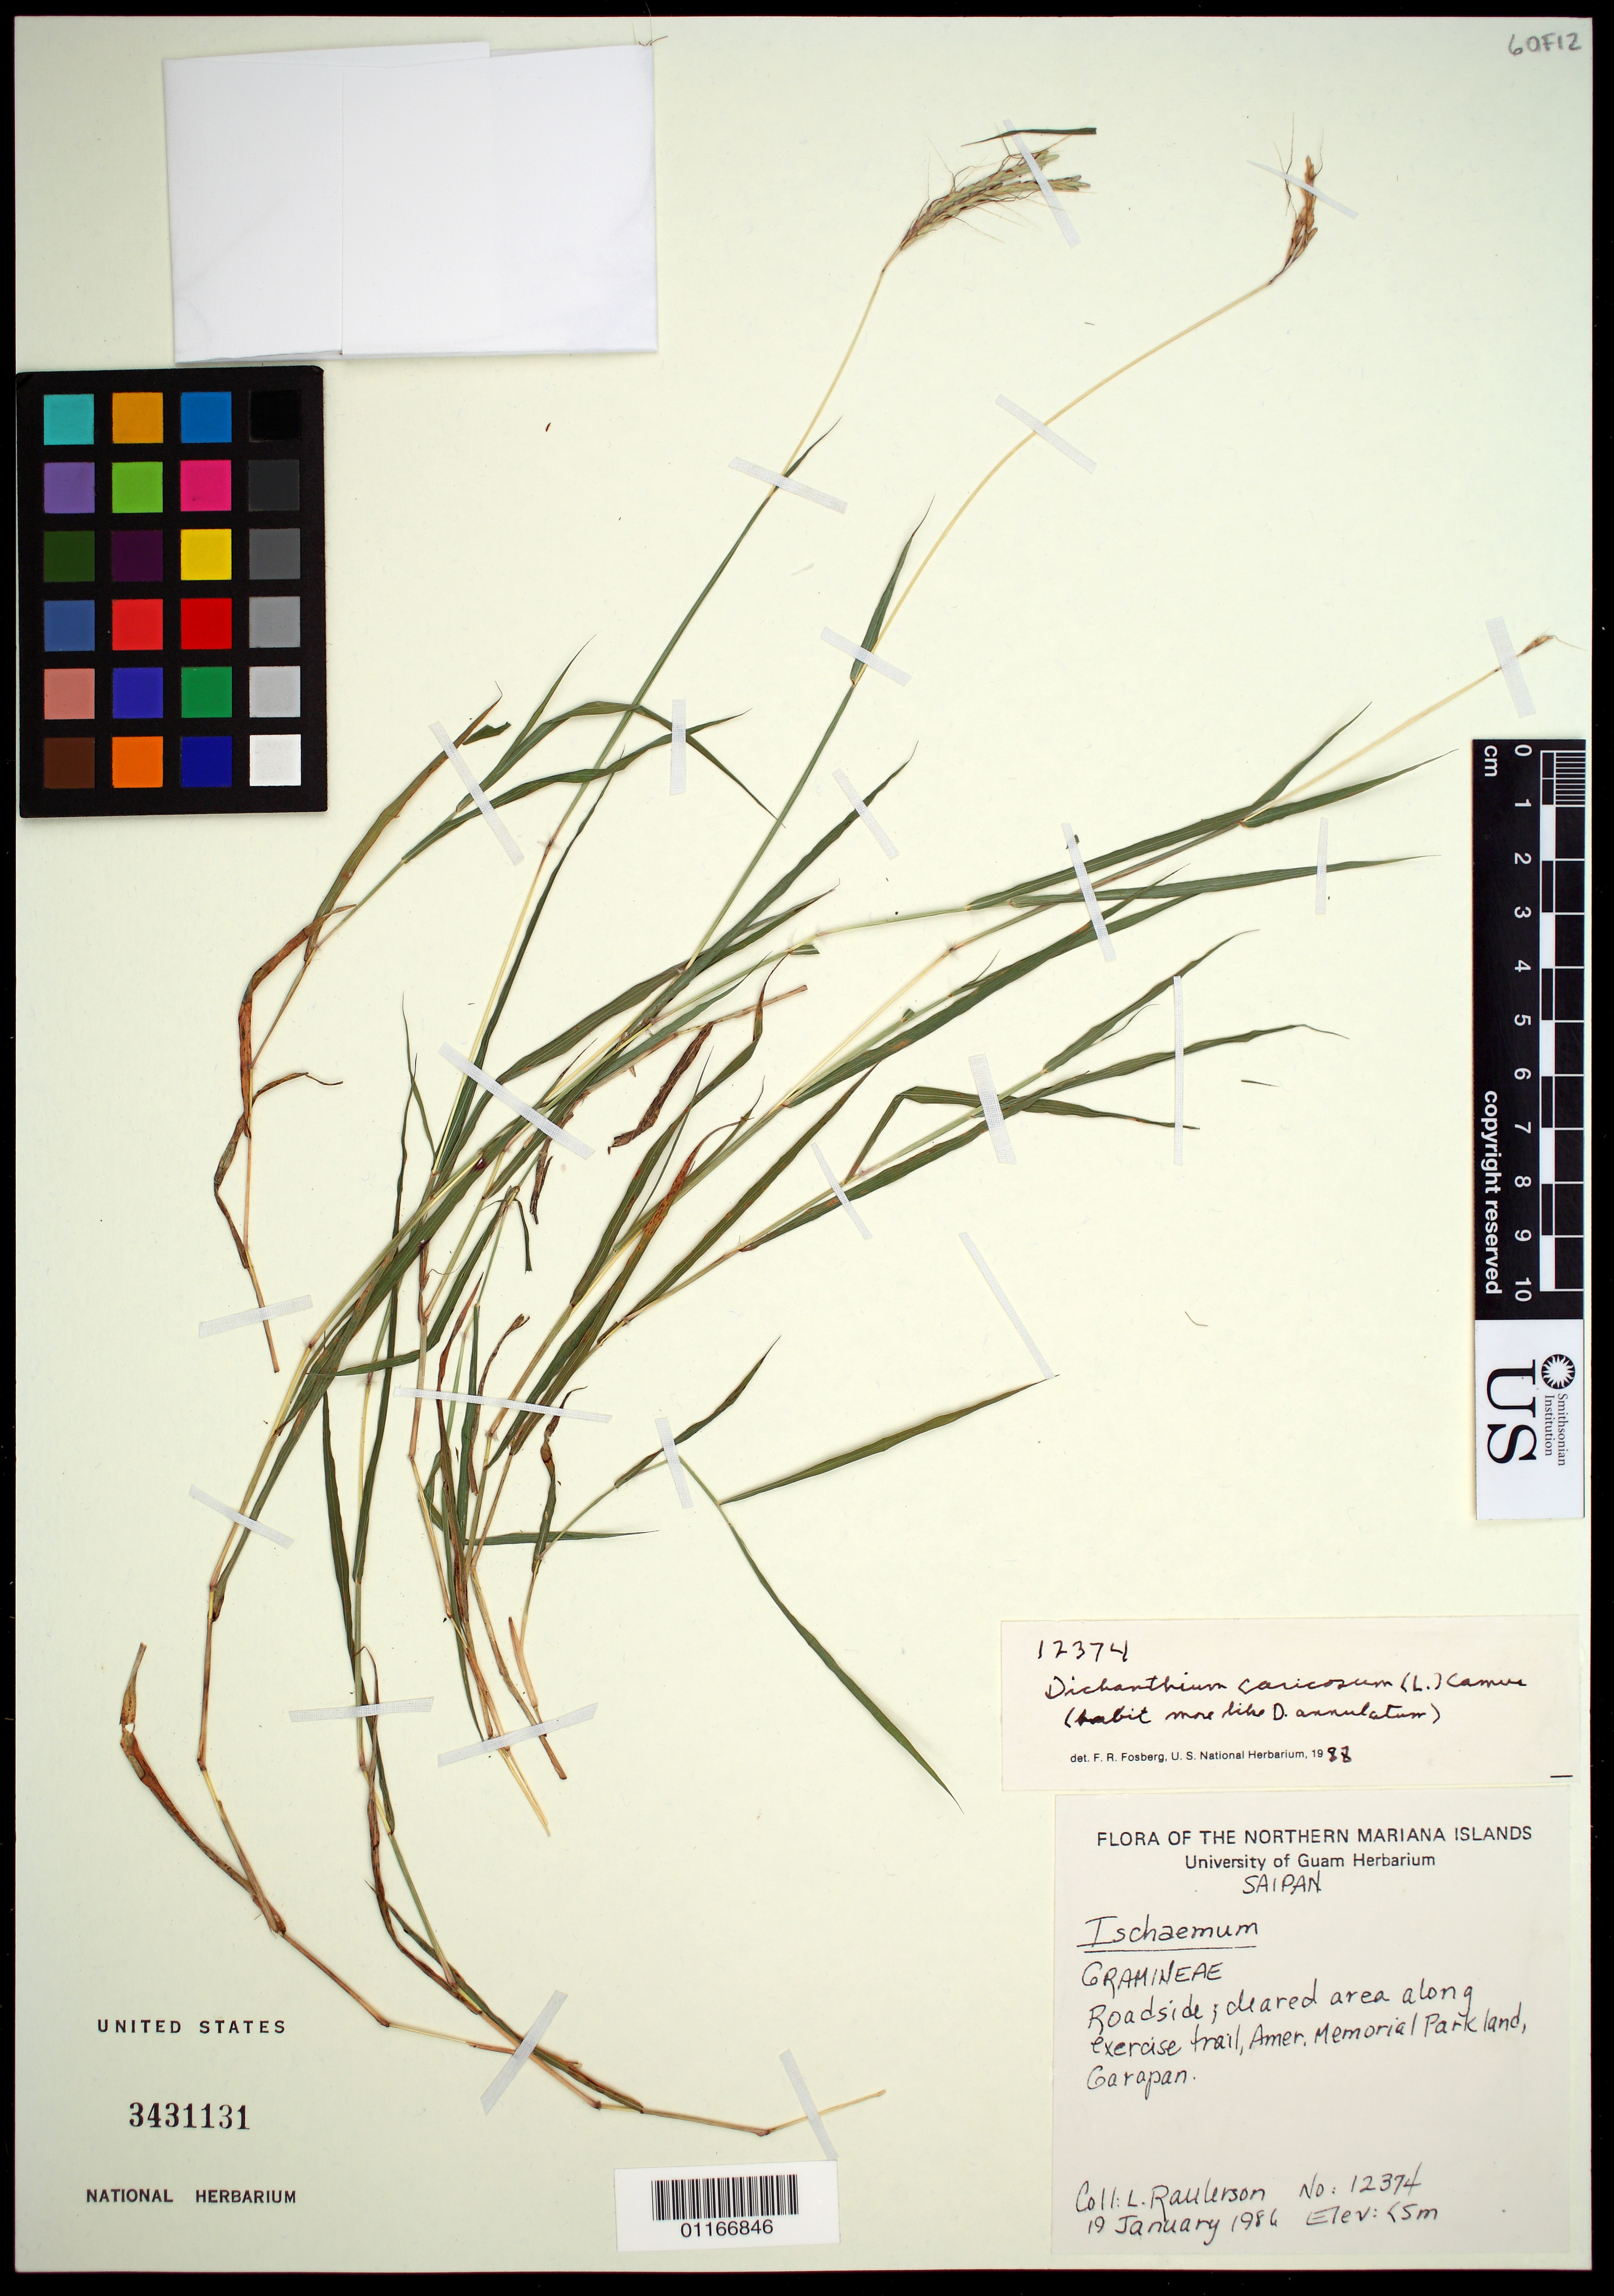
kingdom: Plantae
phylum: Tracheophyta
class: Liliopsida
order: Poales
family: Poaceae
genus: Dichanthium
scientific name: Dichanthium caricosum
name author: (L.) A. Camus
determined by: Fosberg, F. R.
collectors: L. Raulerson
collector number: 12374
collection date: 1986-01-19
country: Northern Mariana Islands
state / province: Saipan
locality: Cleared area along exercise trail, American Memorial Parkland, Garapan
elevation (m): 5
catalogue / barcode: US 3431131